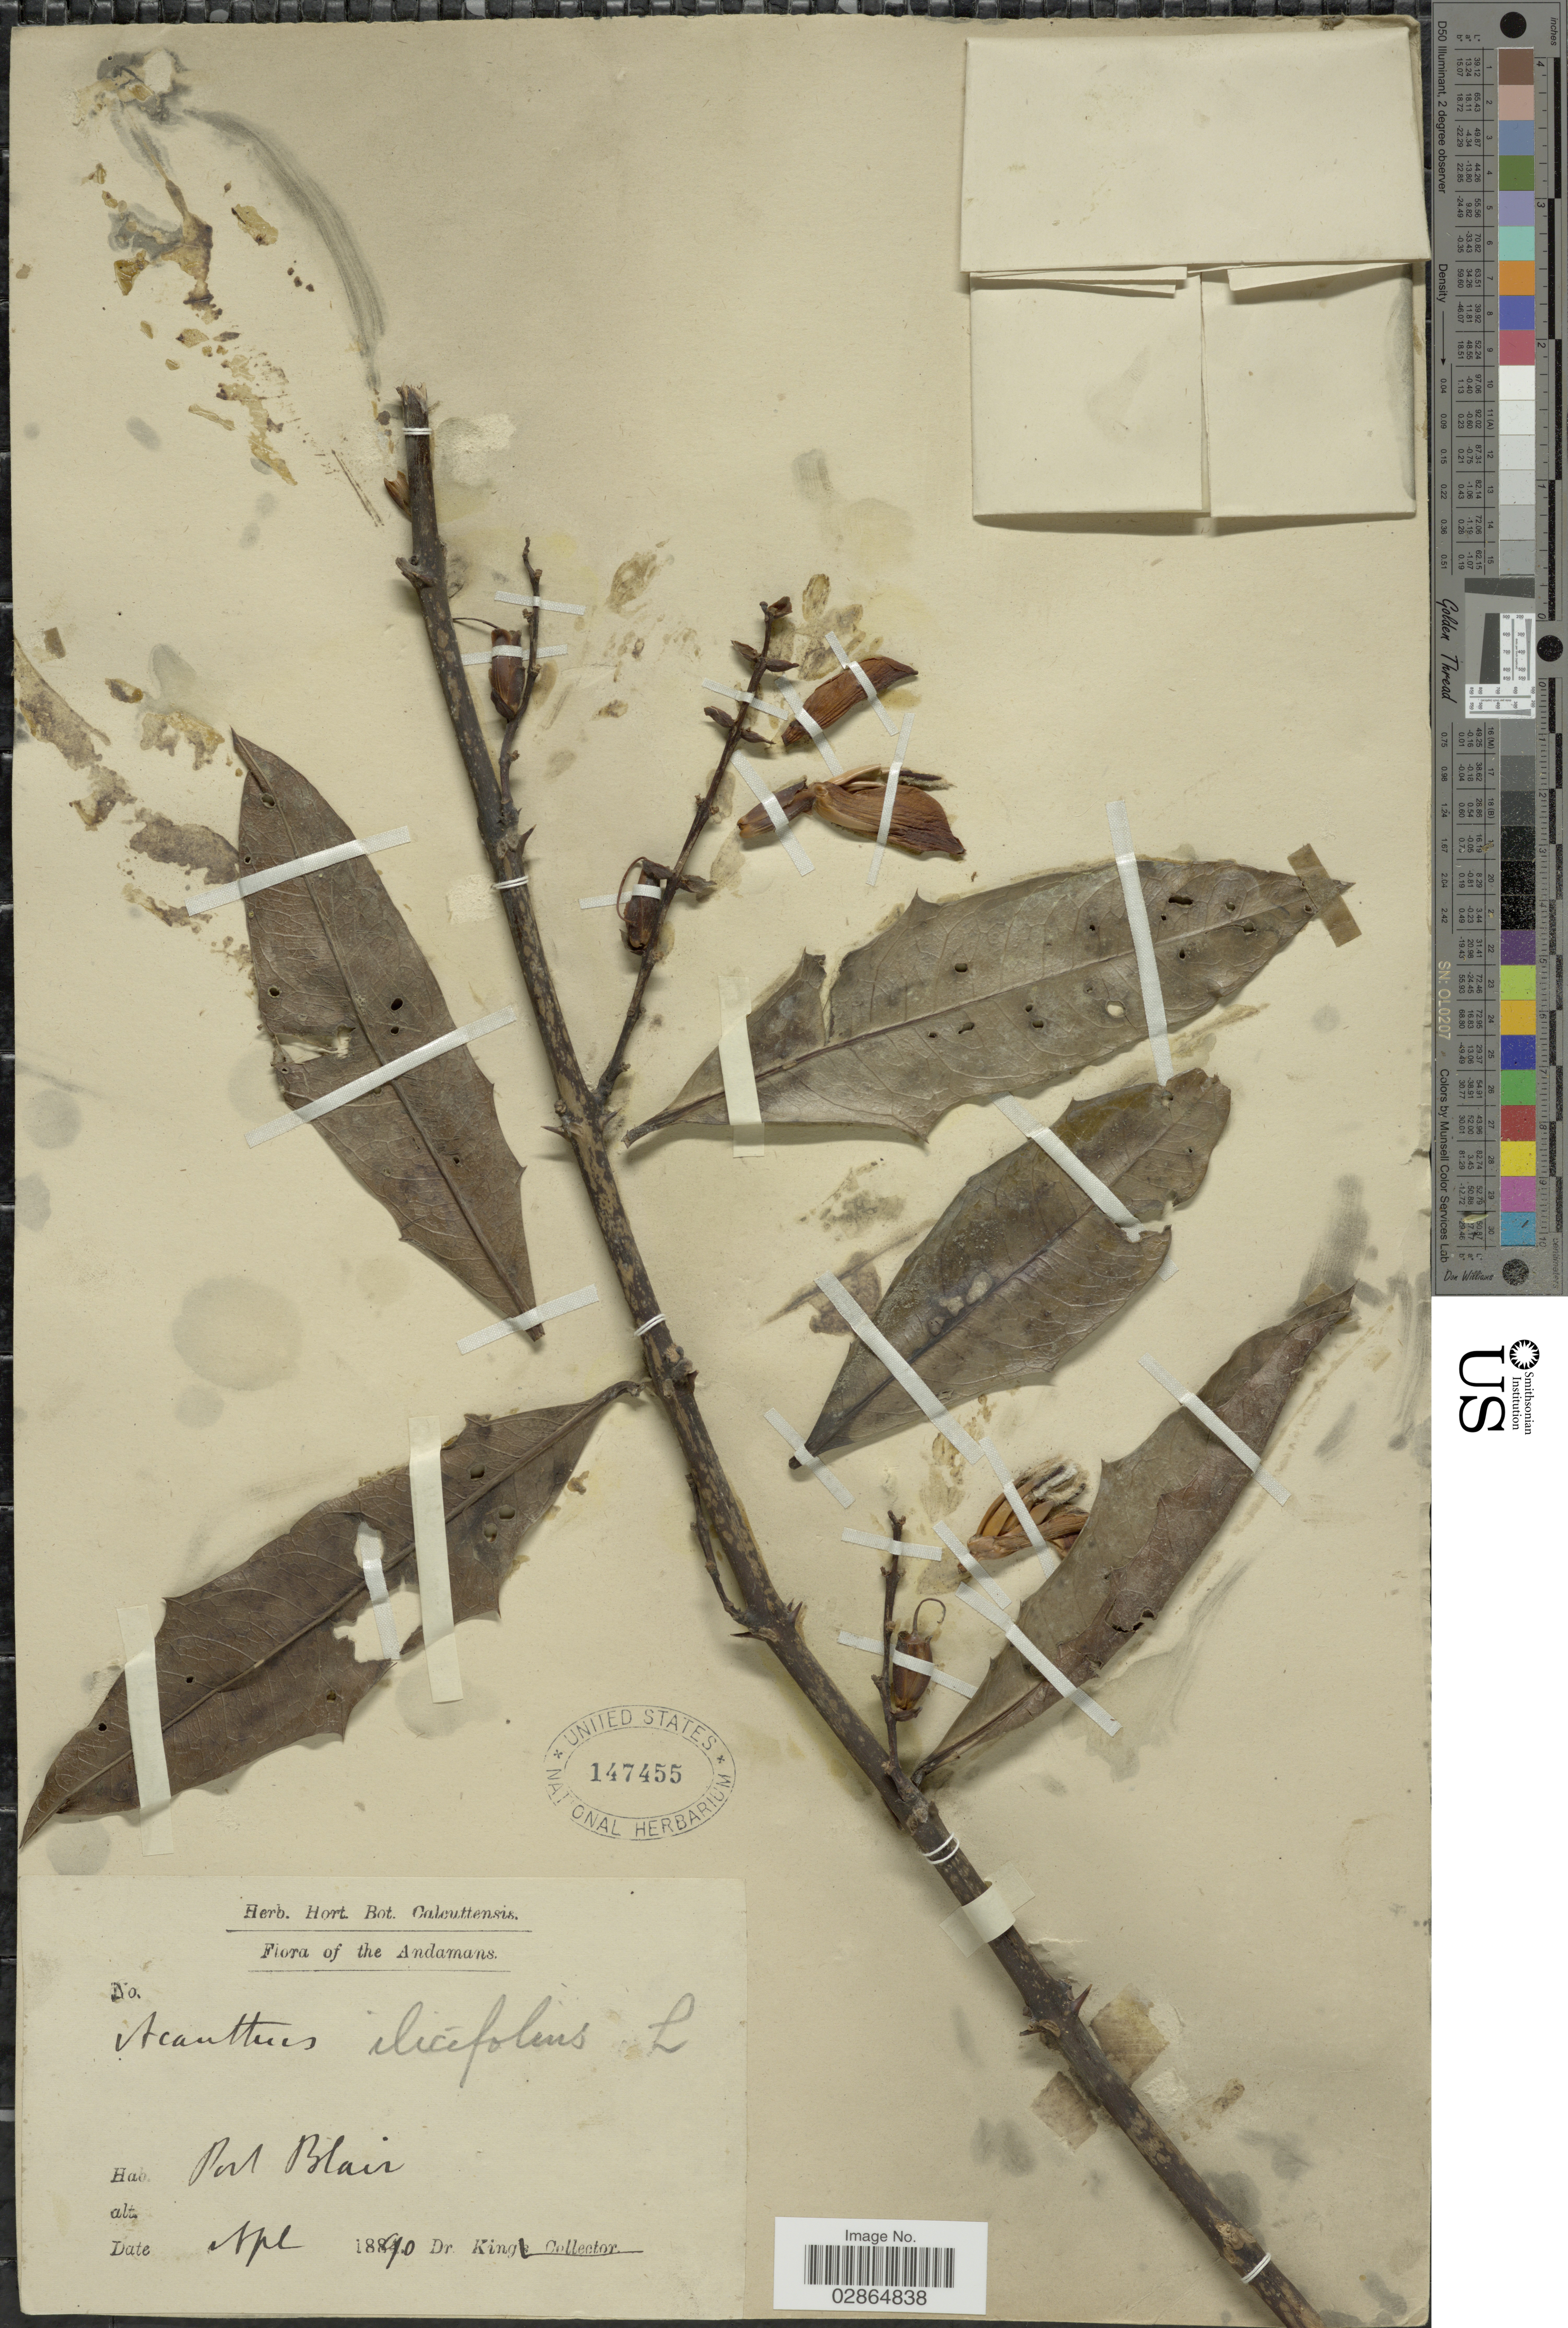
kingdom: Plantae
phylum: Tracheophyta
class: Magnoliopsida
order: Lamiales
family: Acanthaceae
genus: Acanthus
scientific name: Acanthus ilicifolius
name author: L.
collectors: G. King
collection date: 1890-04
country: India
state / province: Andaman and Nicobar Islands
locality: The Andamans, Port Blair.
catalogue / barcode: US 147455